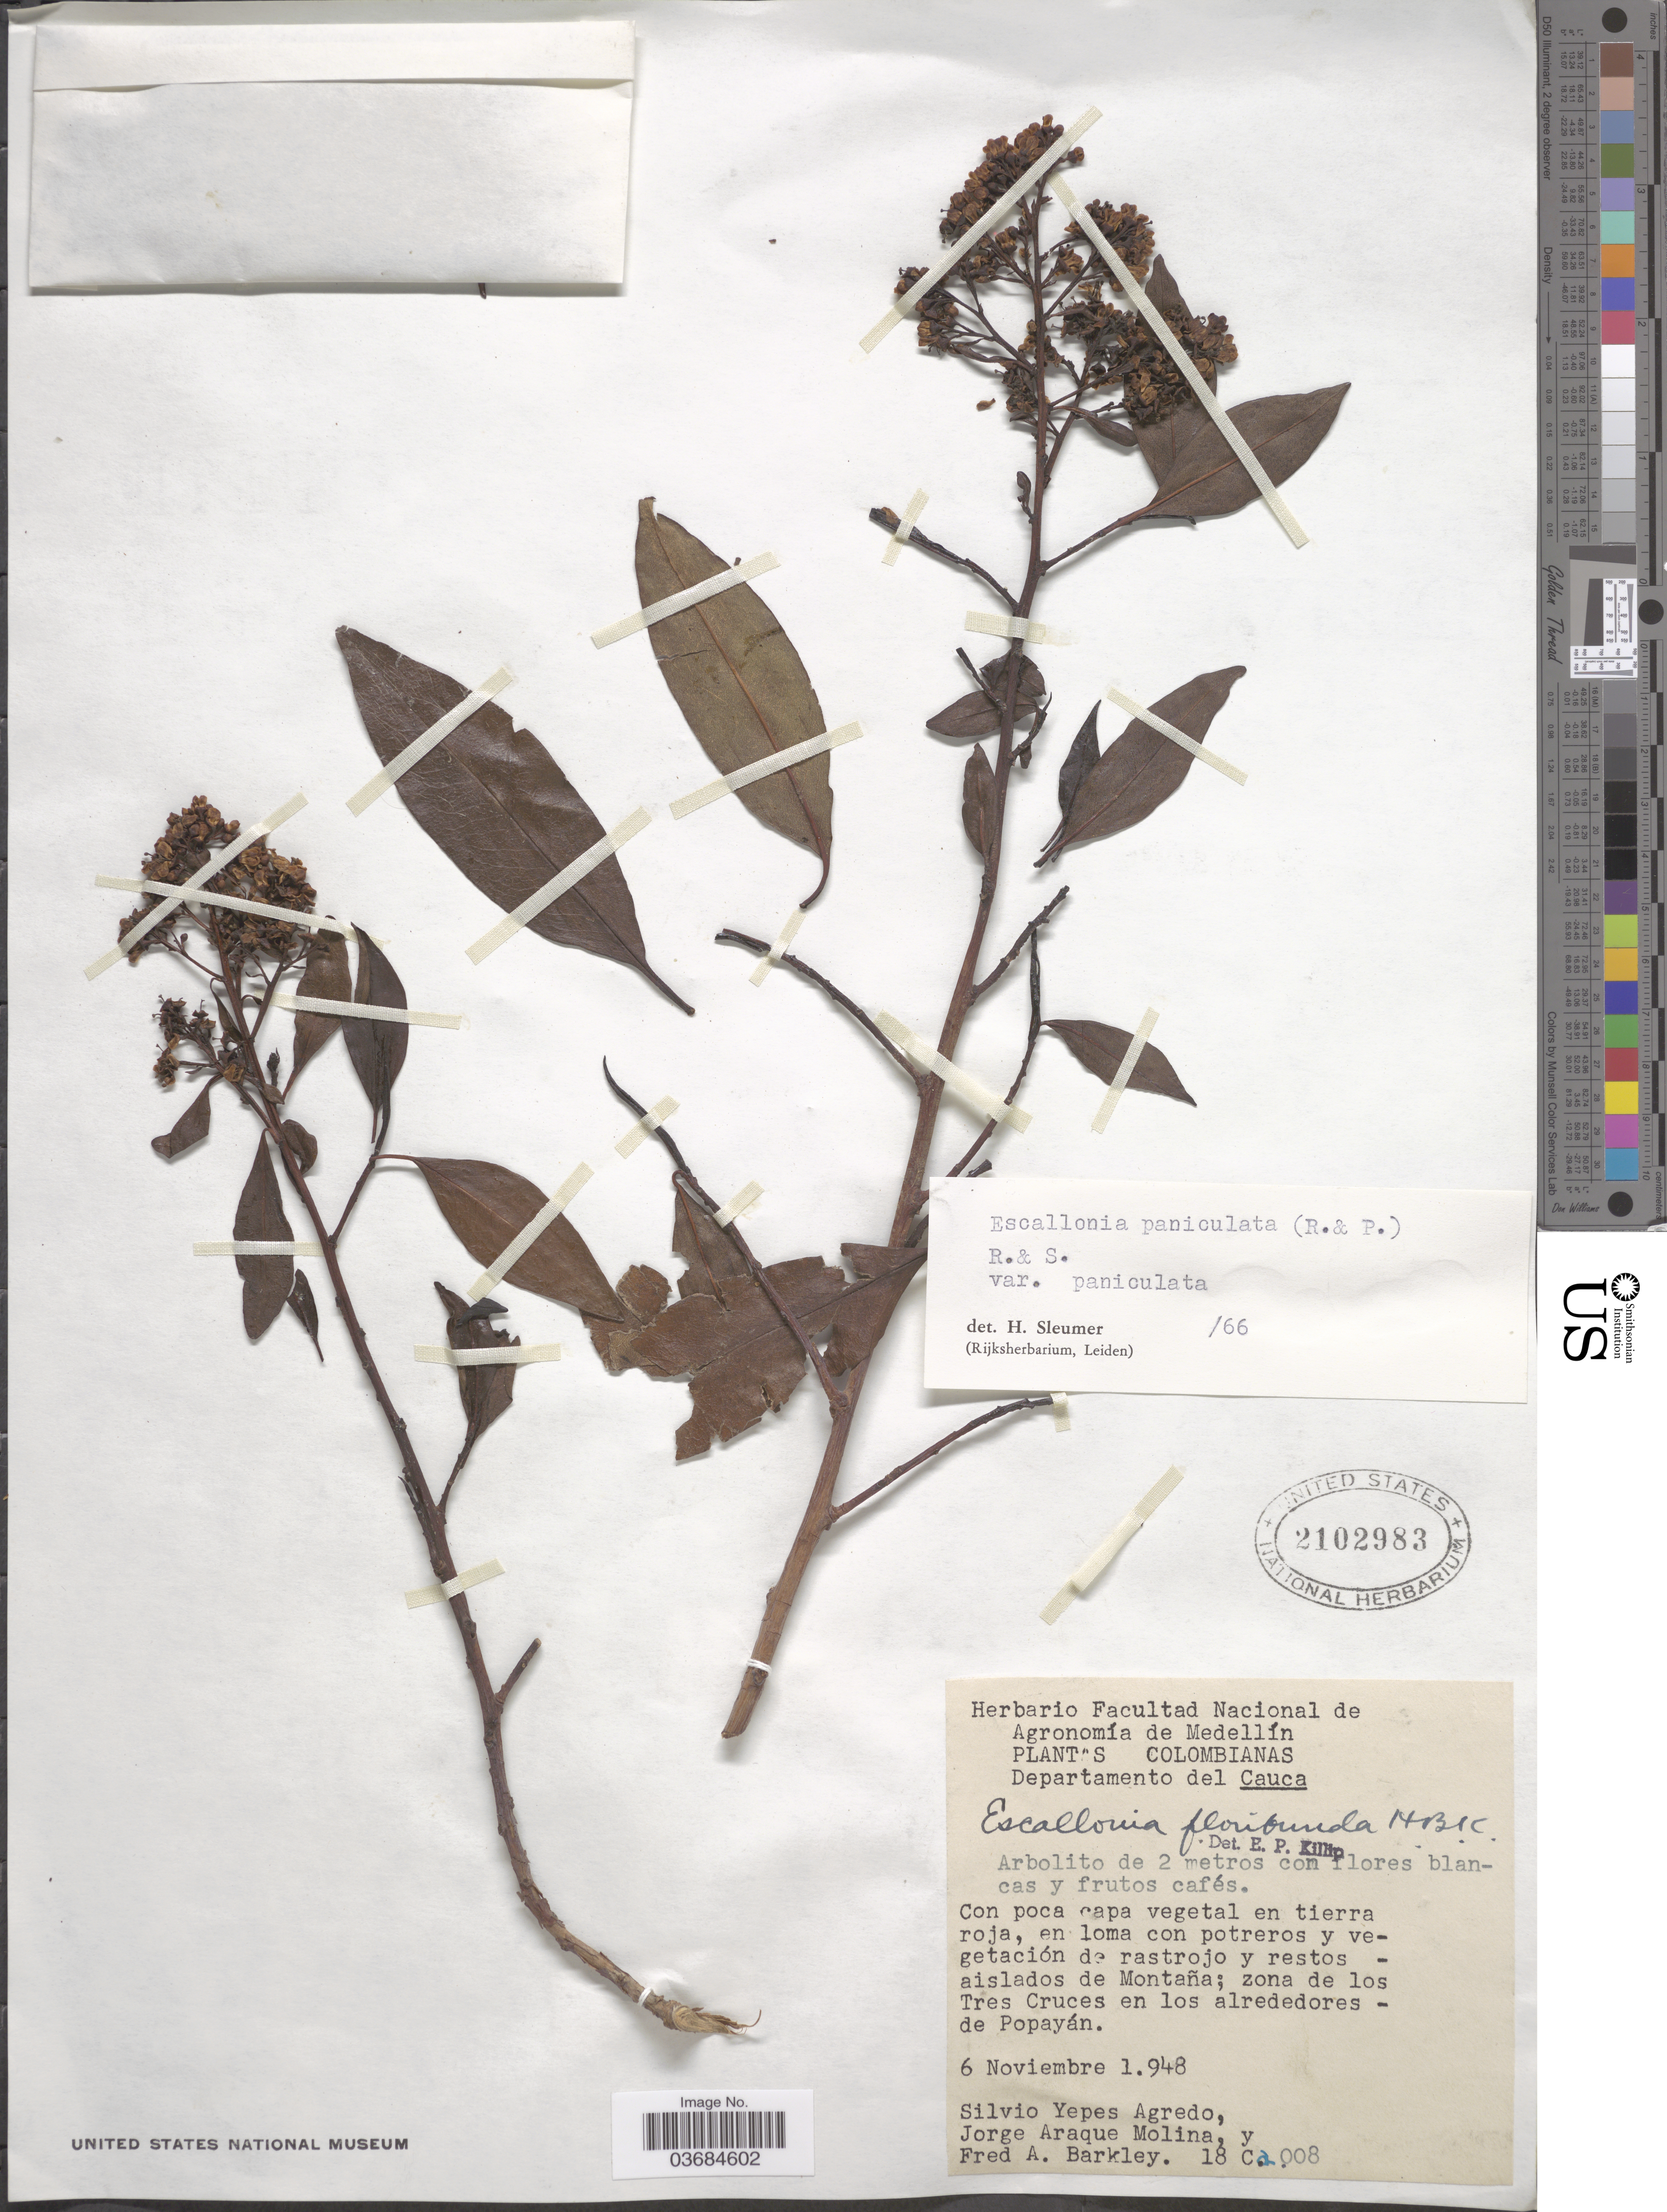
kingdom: Plantae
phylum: Tracheophyta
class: Magnoliopsida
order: Escalloniales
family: Escalloniaceae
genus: Escallonia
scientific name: Escallonia paniculata var. paniculata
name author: (Ruiz & Pav.) Roem. & Schult.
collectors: S. Yepes-Agredo, J. Araque Molina & F. A. Barkley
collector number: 18C008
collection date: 1948-11-06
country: Colombia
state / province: Cauca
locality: Departamento del Cauca. Zona de los Tres Cruces en los alrededores-de Popayán.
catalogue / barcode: US 2102983